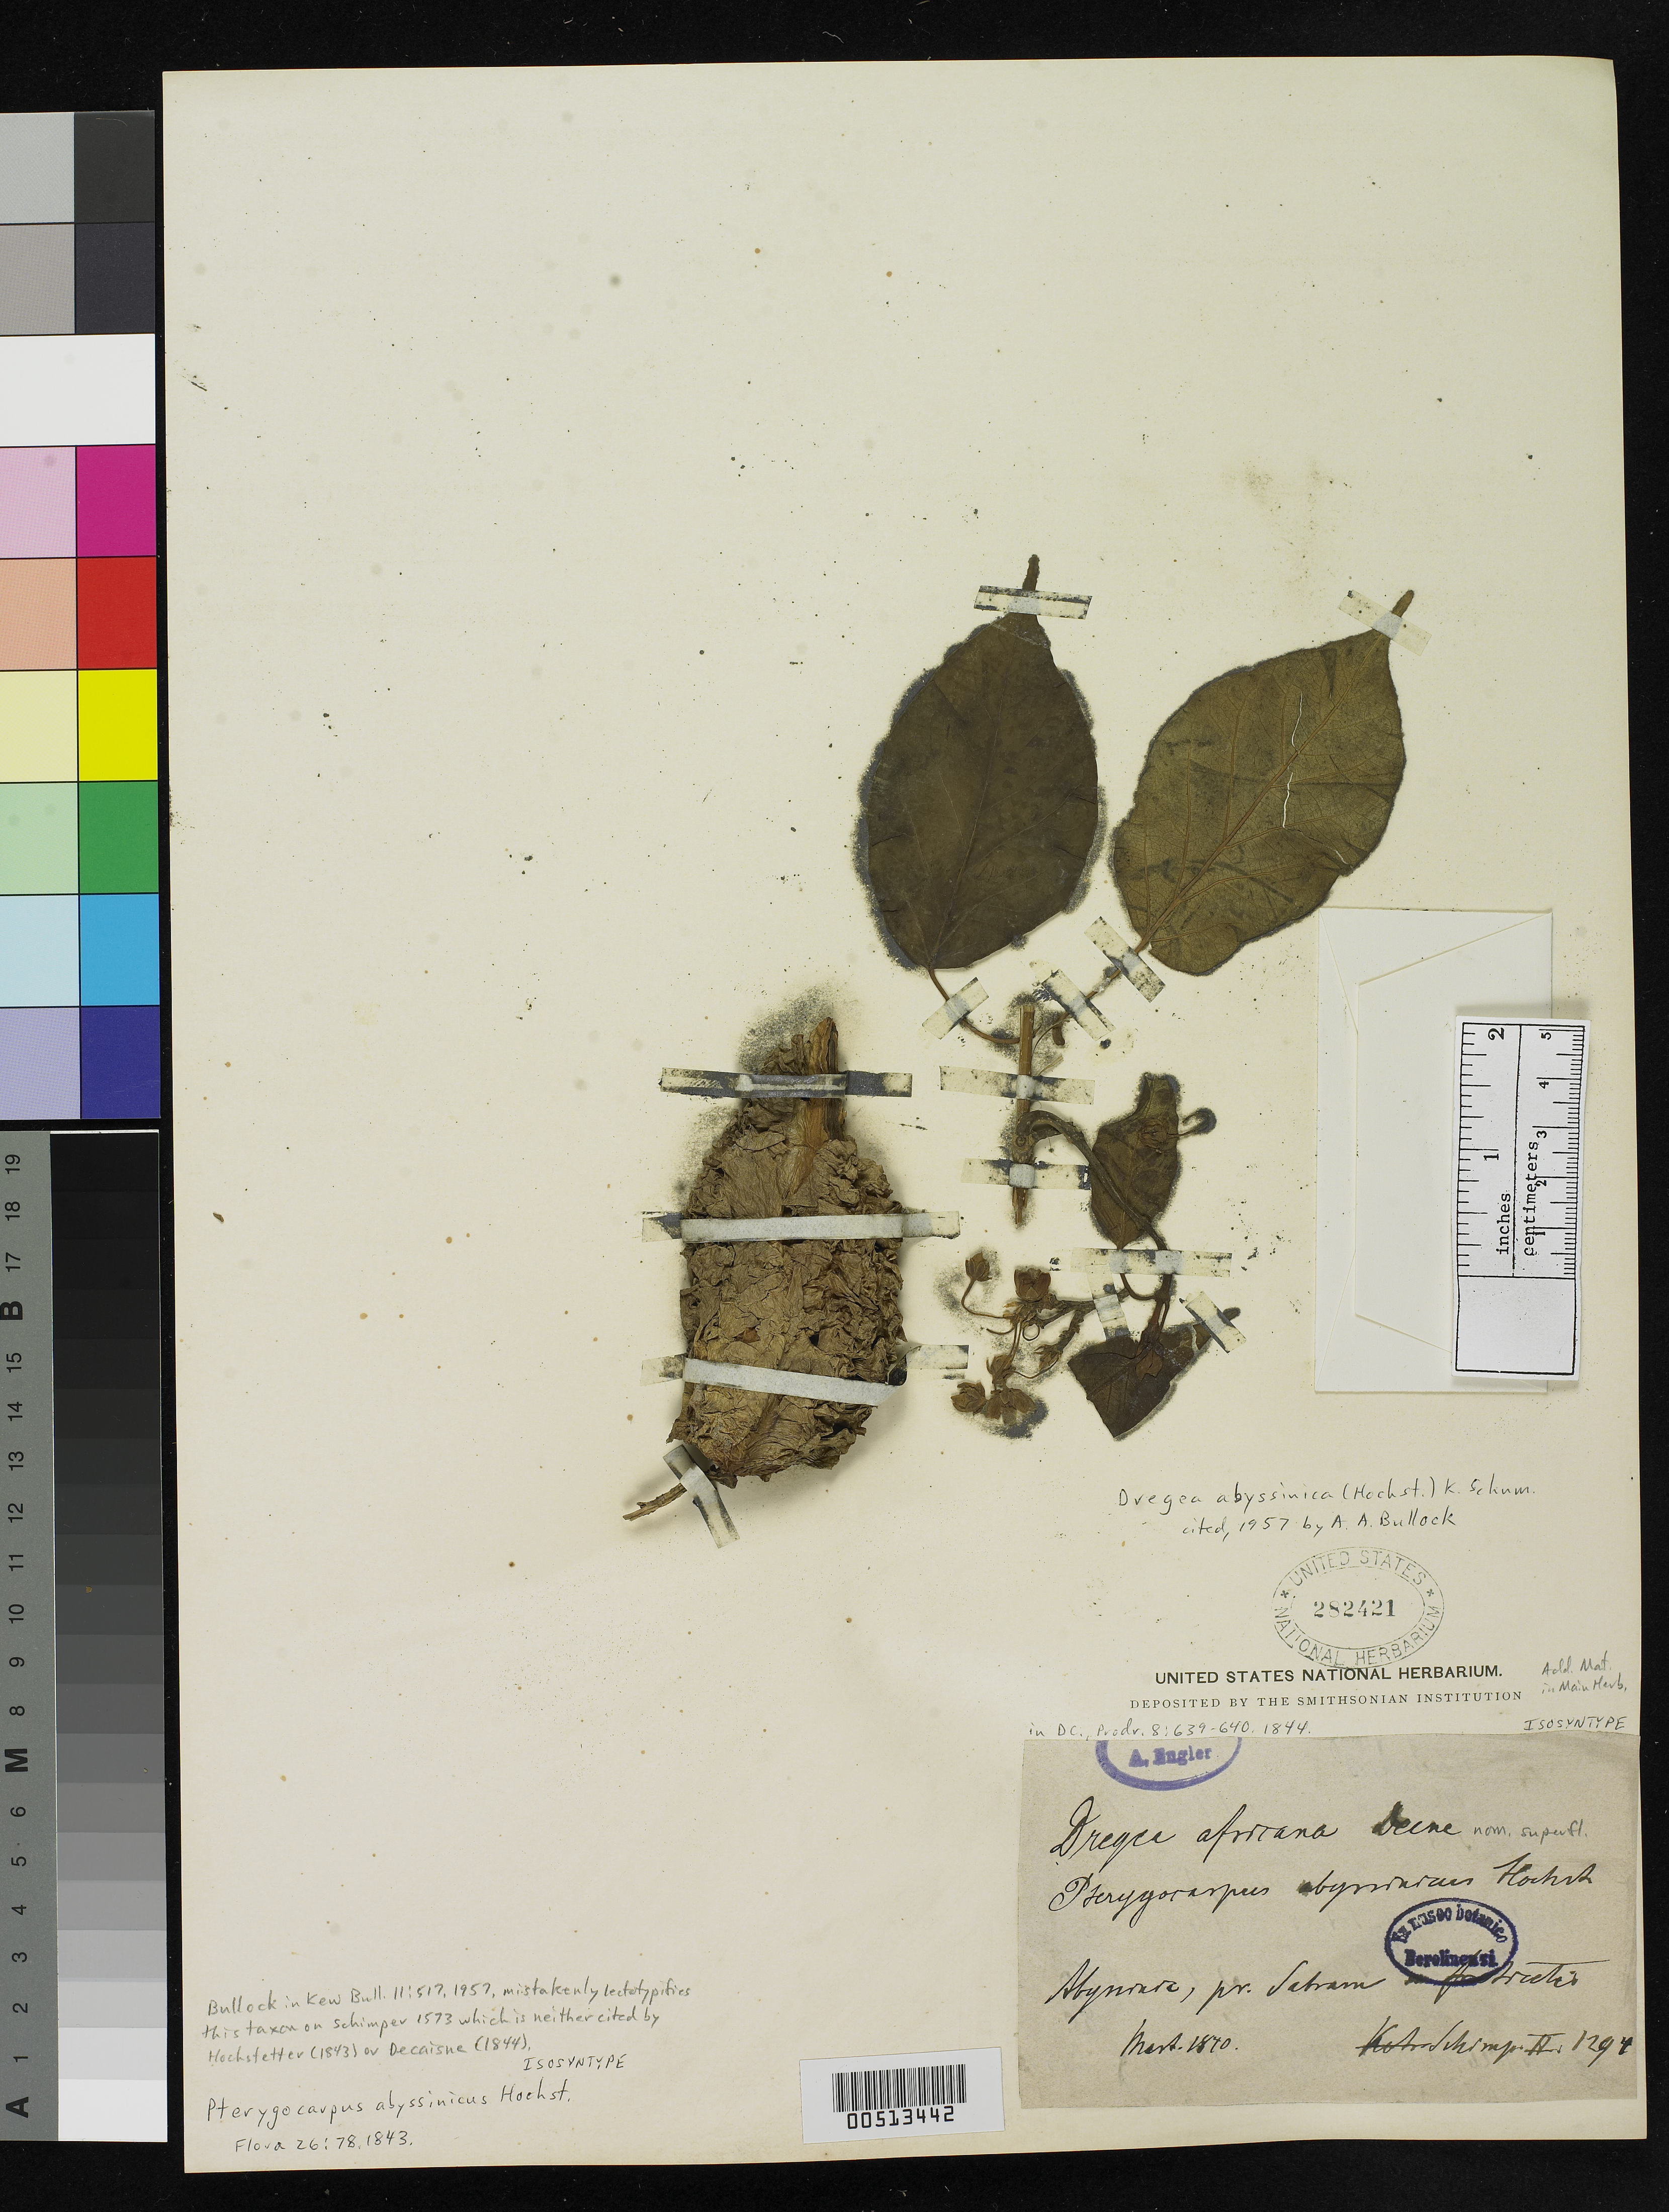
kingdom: Plantae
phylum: Tracheophyta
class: Magnoliopsida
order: Gentianales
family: Apocynaceae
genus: Pterygocarpus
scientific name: Pterygocarpus abyssinicus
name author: Hochst.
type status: Isosyntype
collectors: G. W. Schimper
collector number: II 1294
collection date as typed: Mar 1840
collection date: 1840-03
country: Ethiopia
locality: Abyssinia, Pr. Sabram.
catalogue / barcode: US 282421